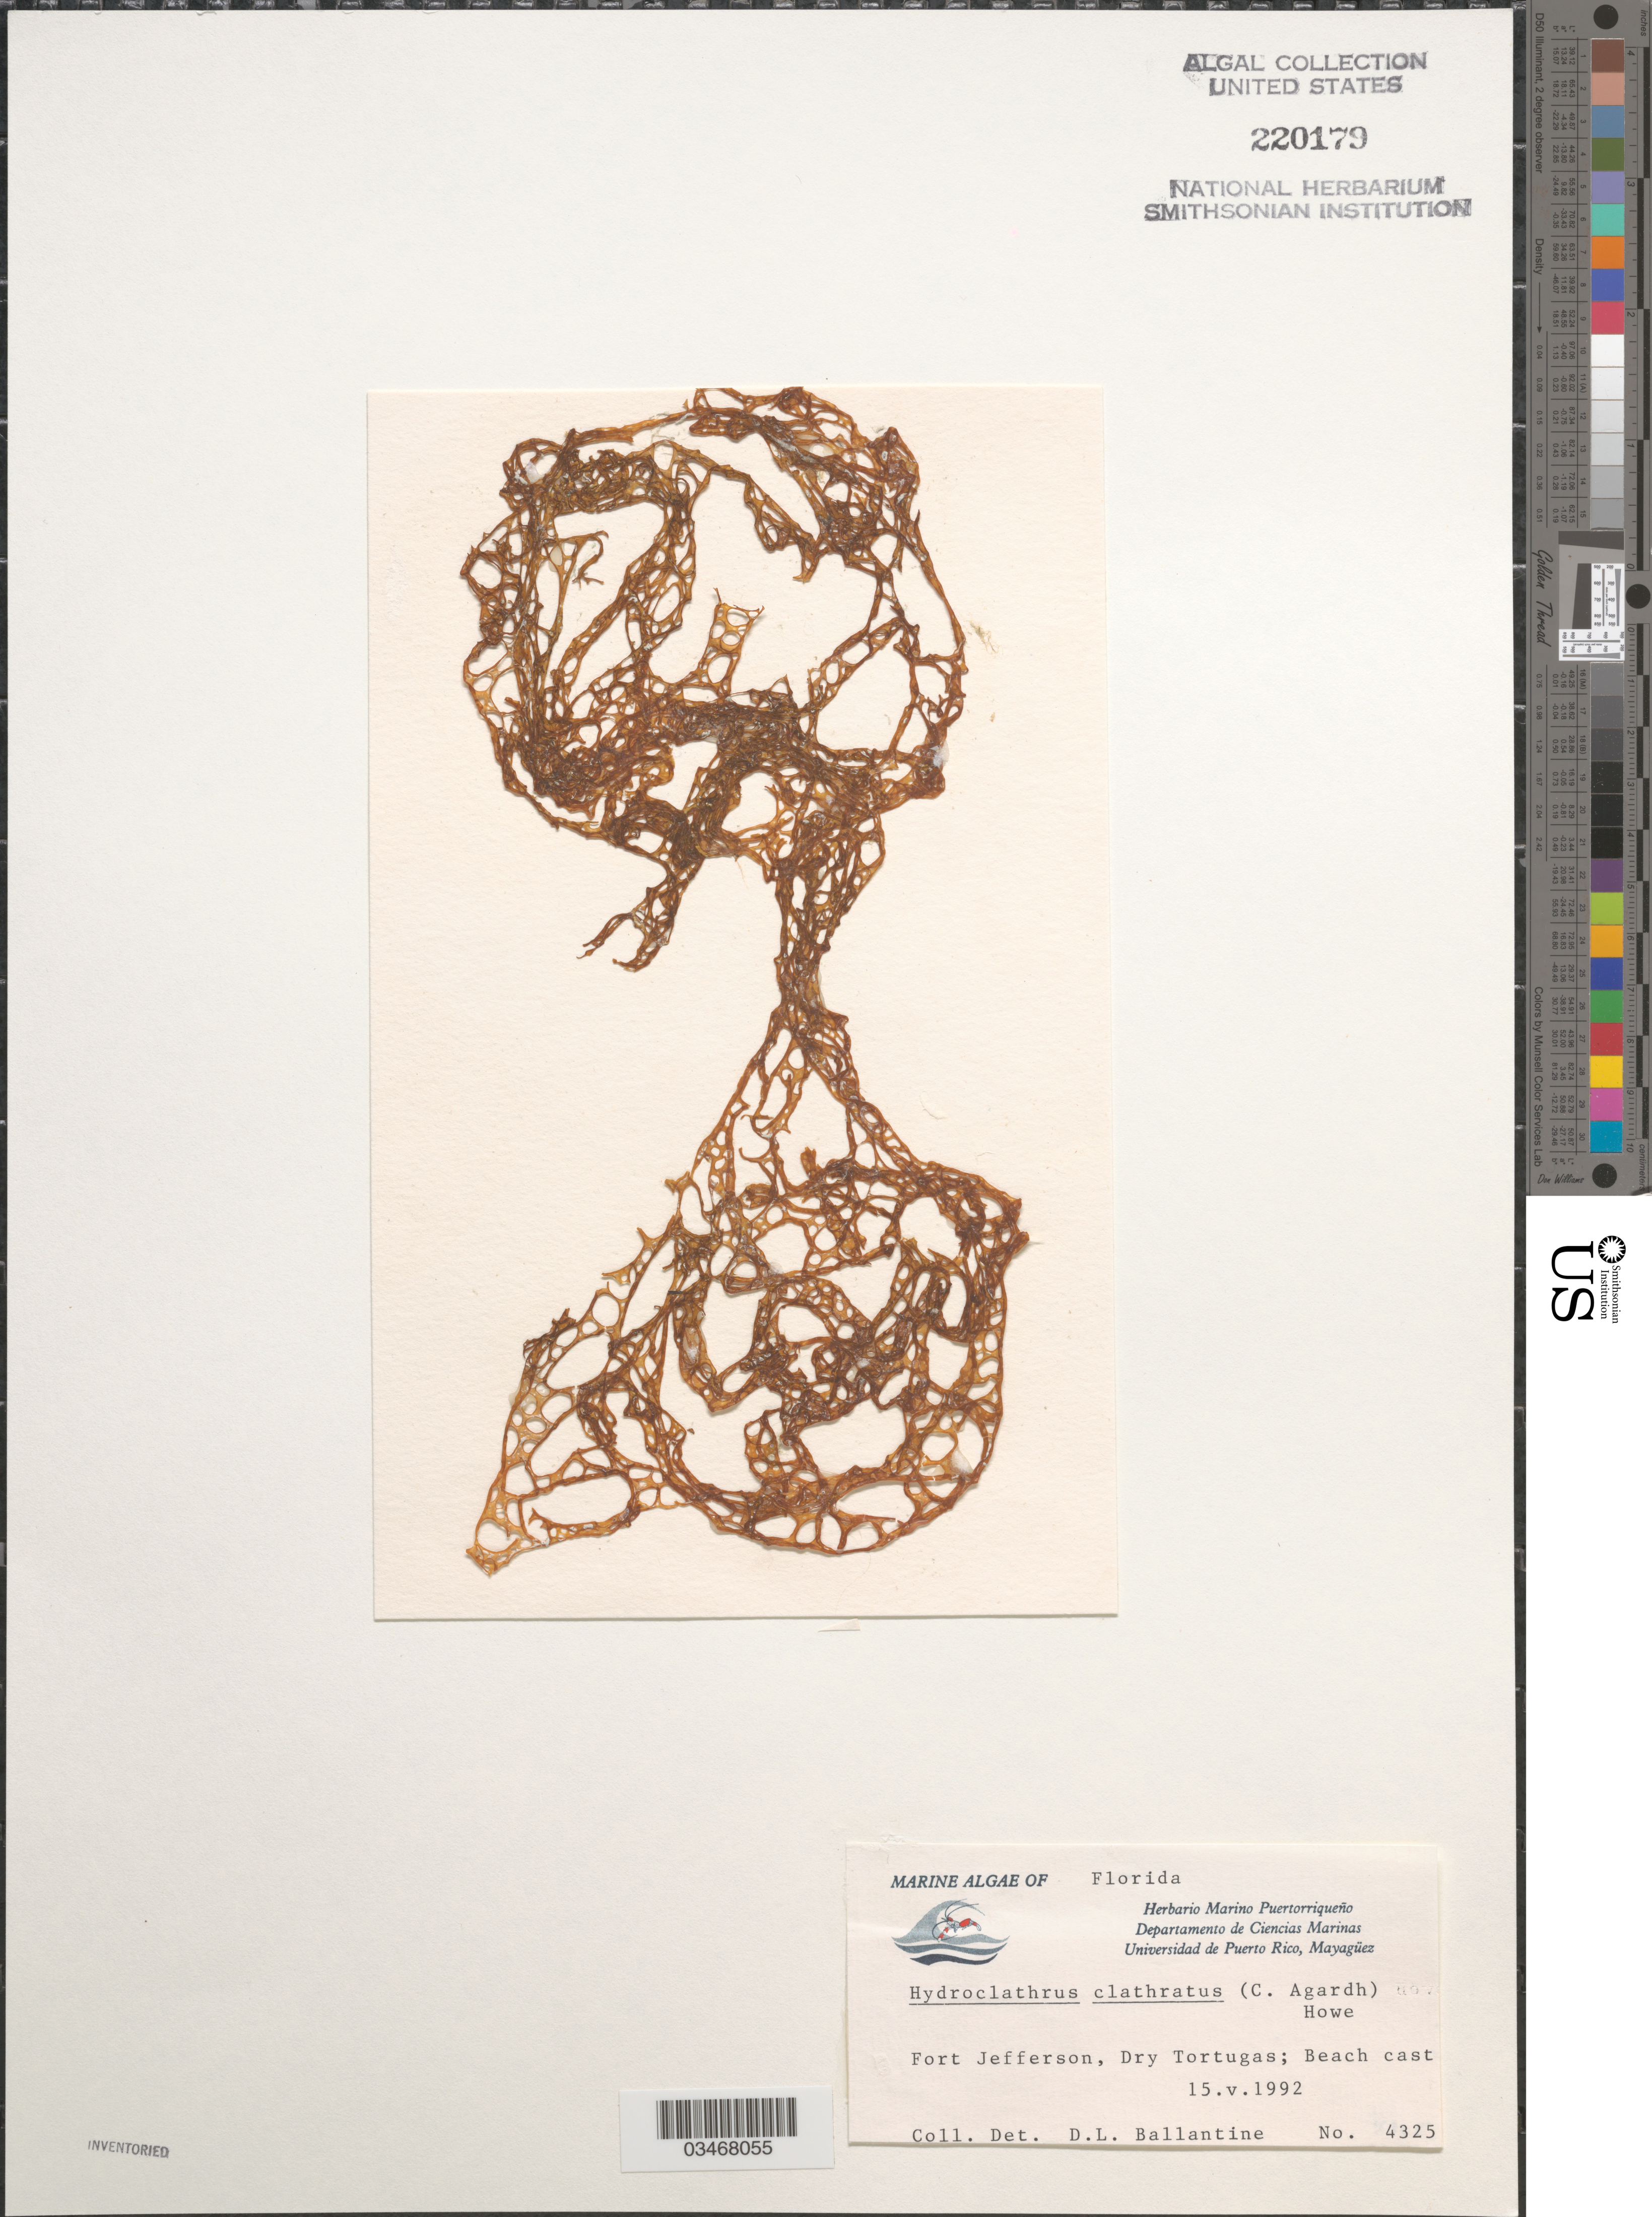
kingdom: Chromista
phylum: Ochrophyta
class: Phaeophyceae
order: Scytosiphonales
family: Scytosiphonaceae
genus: Hydroclathrus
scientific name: Hydroclathrus clathratus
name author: (C. Agardh) M. Howe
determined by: Ballantine, D. L.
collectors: D.L. Ballantine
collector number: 4325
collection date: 1992-06-15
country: United States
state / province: Florida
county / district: Monroe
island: Dry Tortugas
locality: Fort Jefferson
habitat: Beach cast.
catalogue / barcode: US 220179